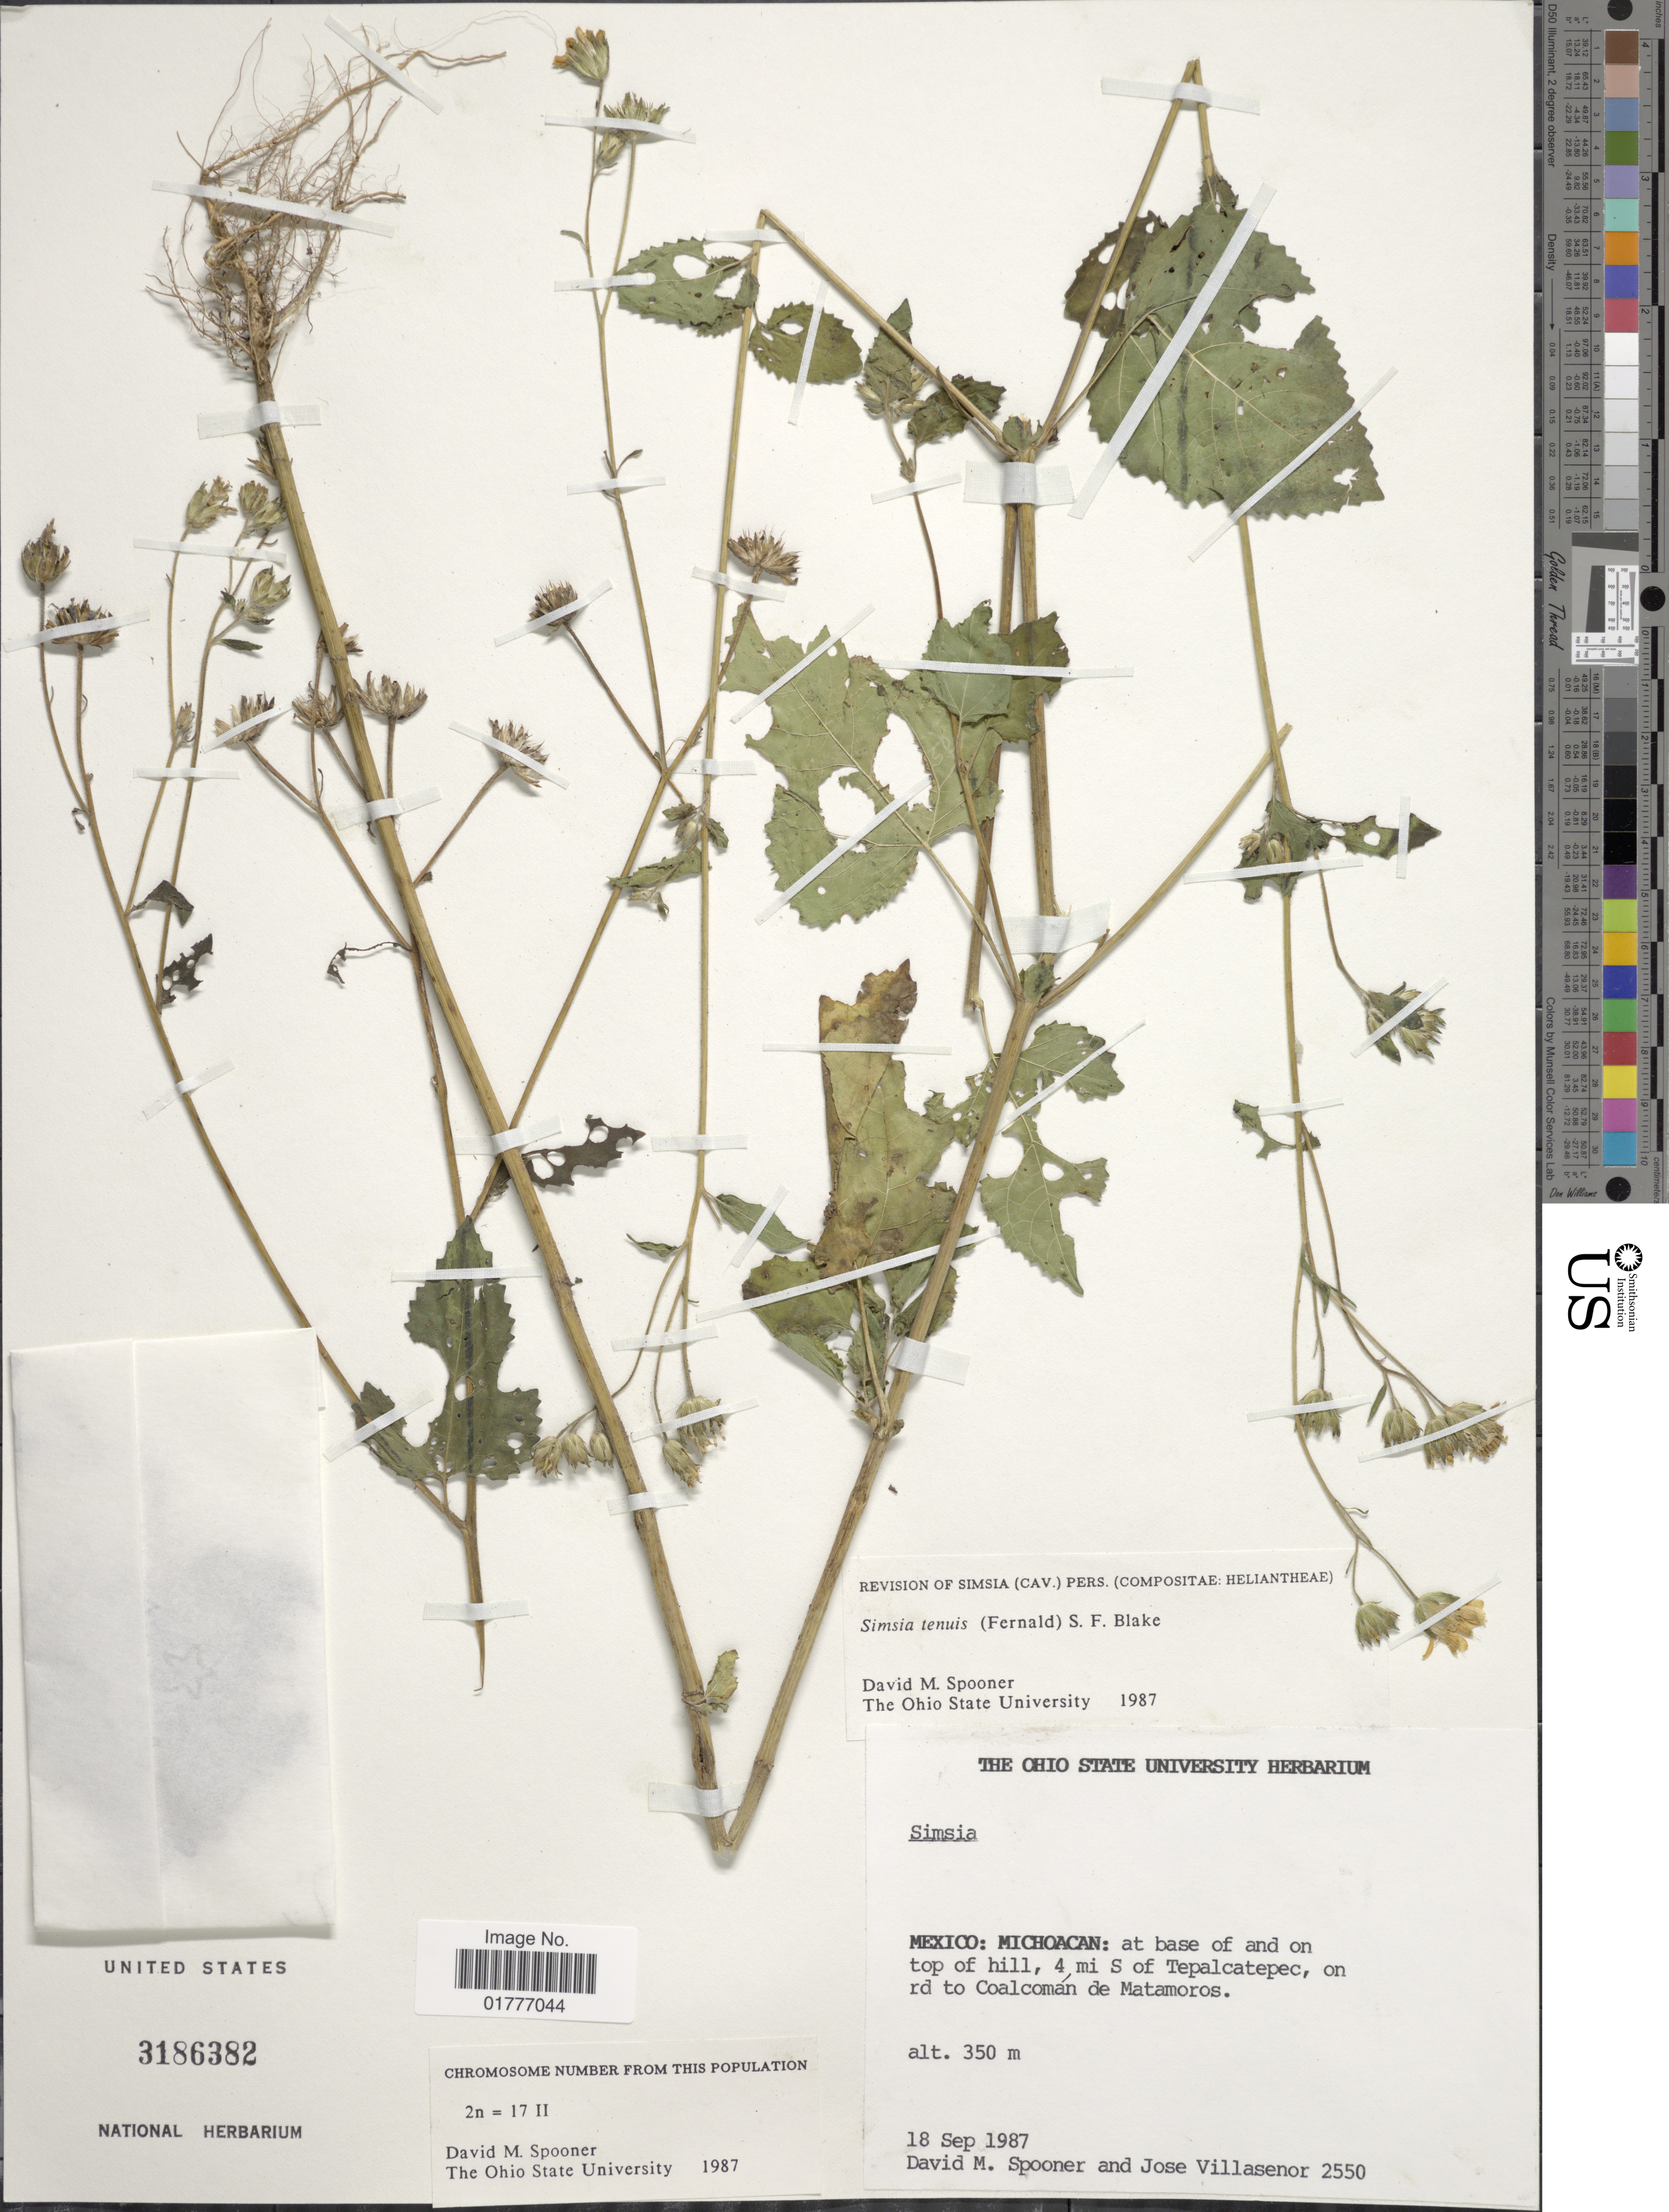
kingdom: Plantae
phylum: Tracheophyta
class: Magnoliopsida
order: Asterales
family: Asteraceae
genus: Simsia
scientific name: Simsia tenuis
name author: (Fernald) S.F. Blake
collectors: D. Spooner & J. L. Villasenor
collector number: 2550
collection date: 1987-09-18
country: Mexico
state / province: Michoacán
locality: At base of and on top of hill, 4 mi S of Tepalcatepec, on rd to Coalcomán de Matamoros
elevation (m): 350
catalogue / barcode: US 3186382